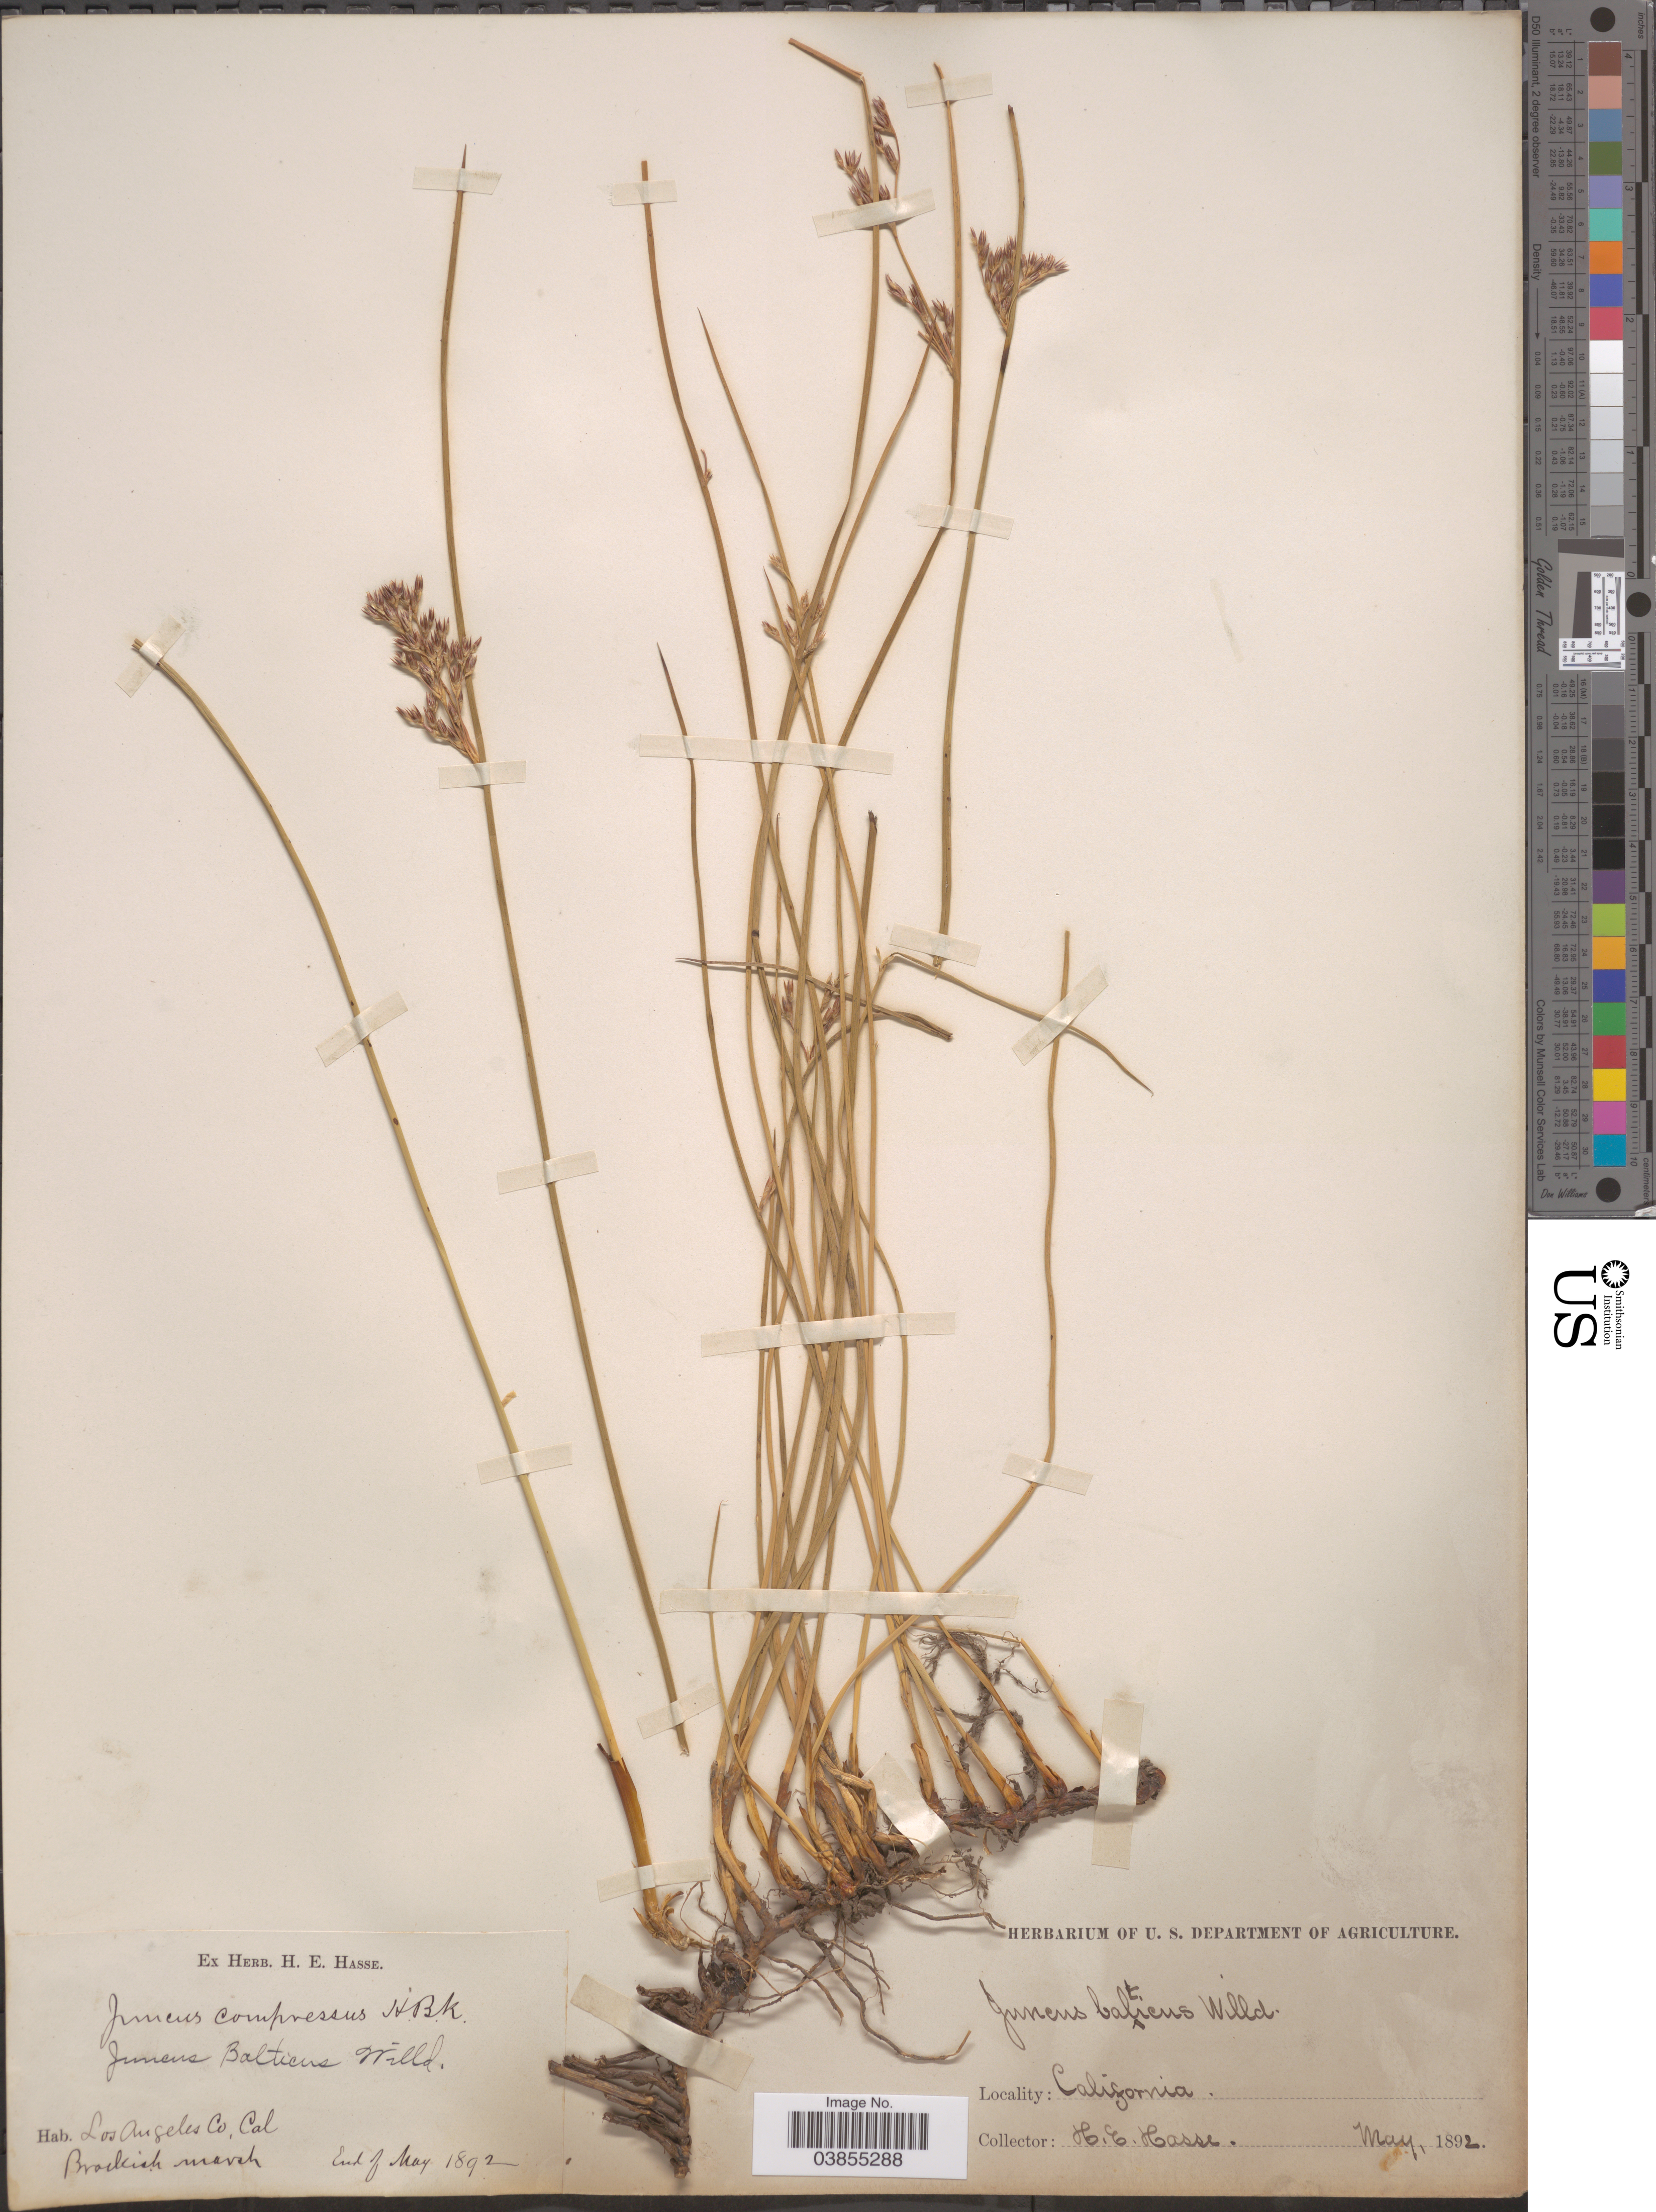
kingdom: Plantae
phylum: Tracheophyta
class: Liliopsida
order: Poales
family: Juncaceae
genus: Juncus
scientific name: Juncus mexicanus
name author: Willd. ex Schult. & Schult. f.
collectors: H. E. Hasse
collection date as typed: End of May 1892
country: United States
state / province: California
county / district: Los Angeles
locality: Los Angeles Co.